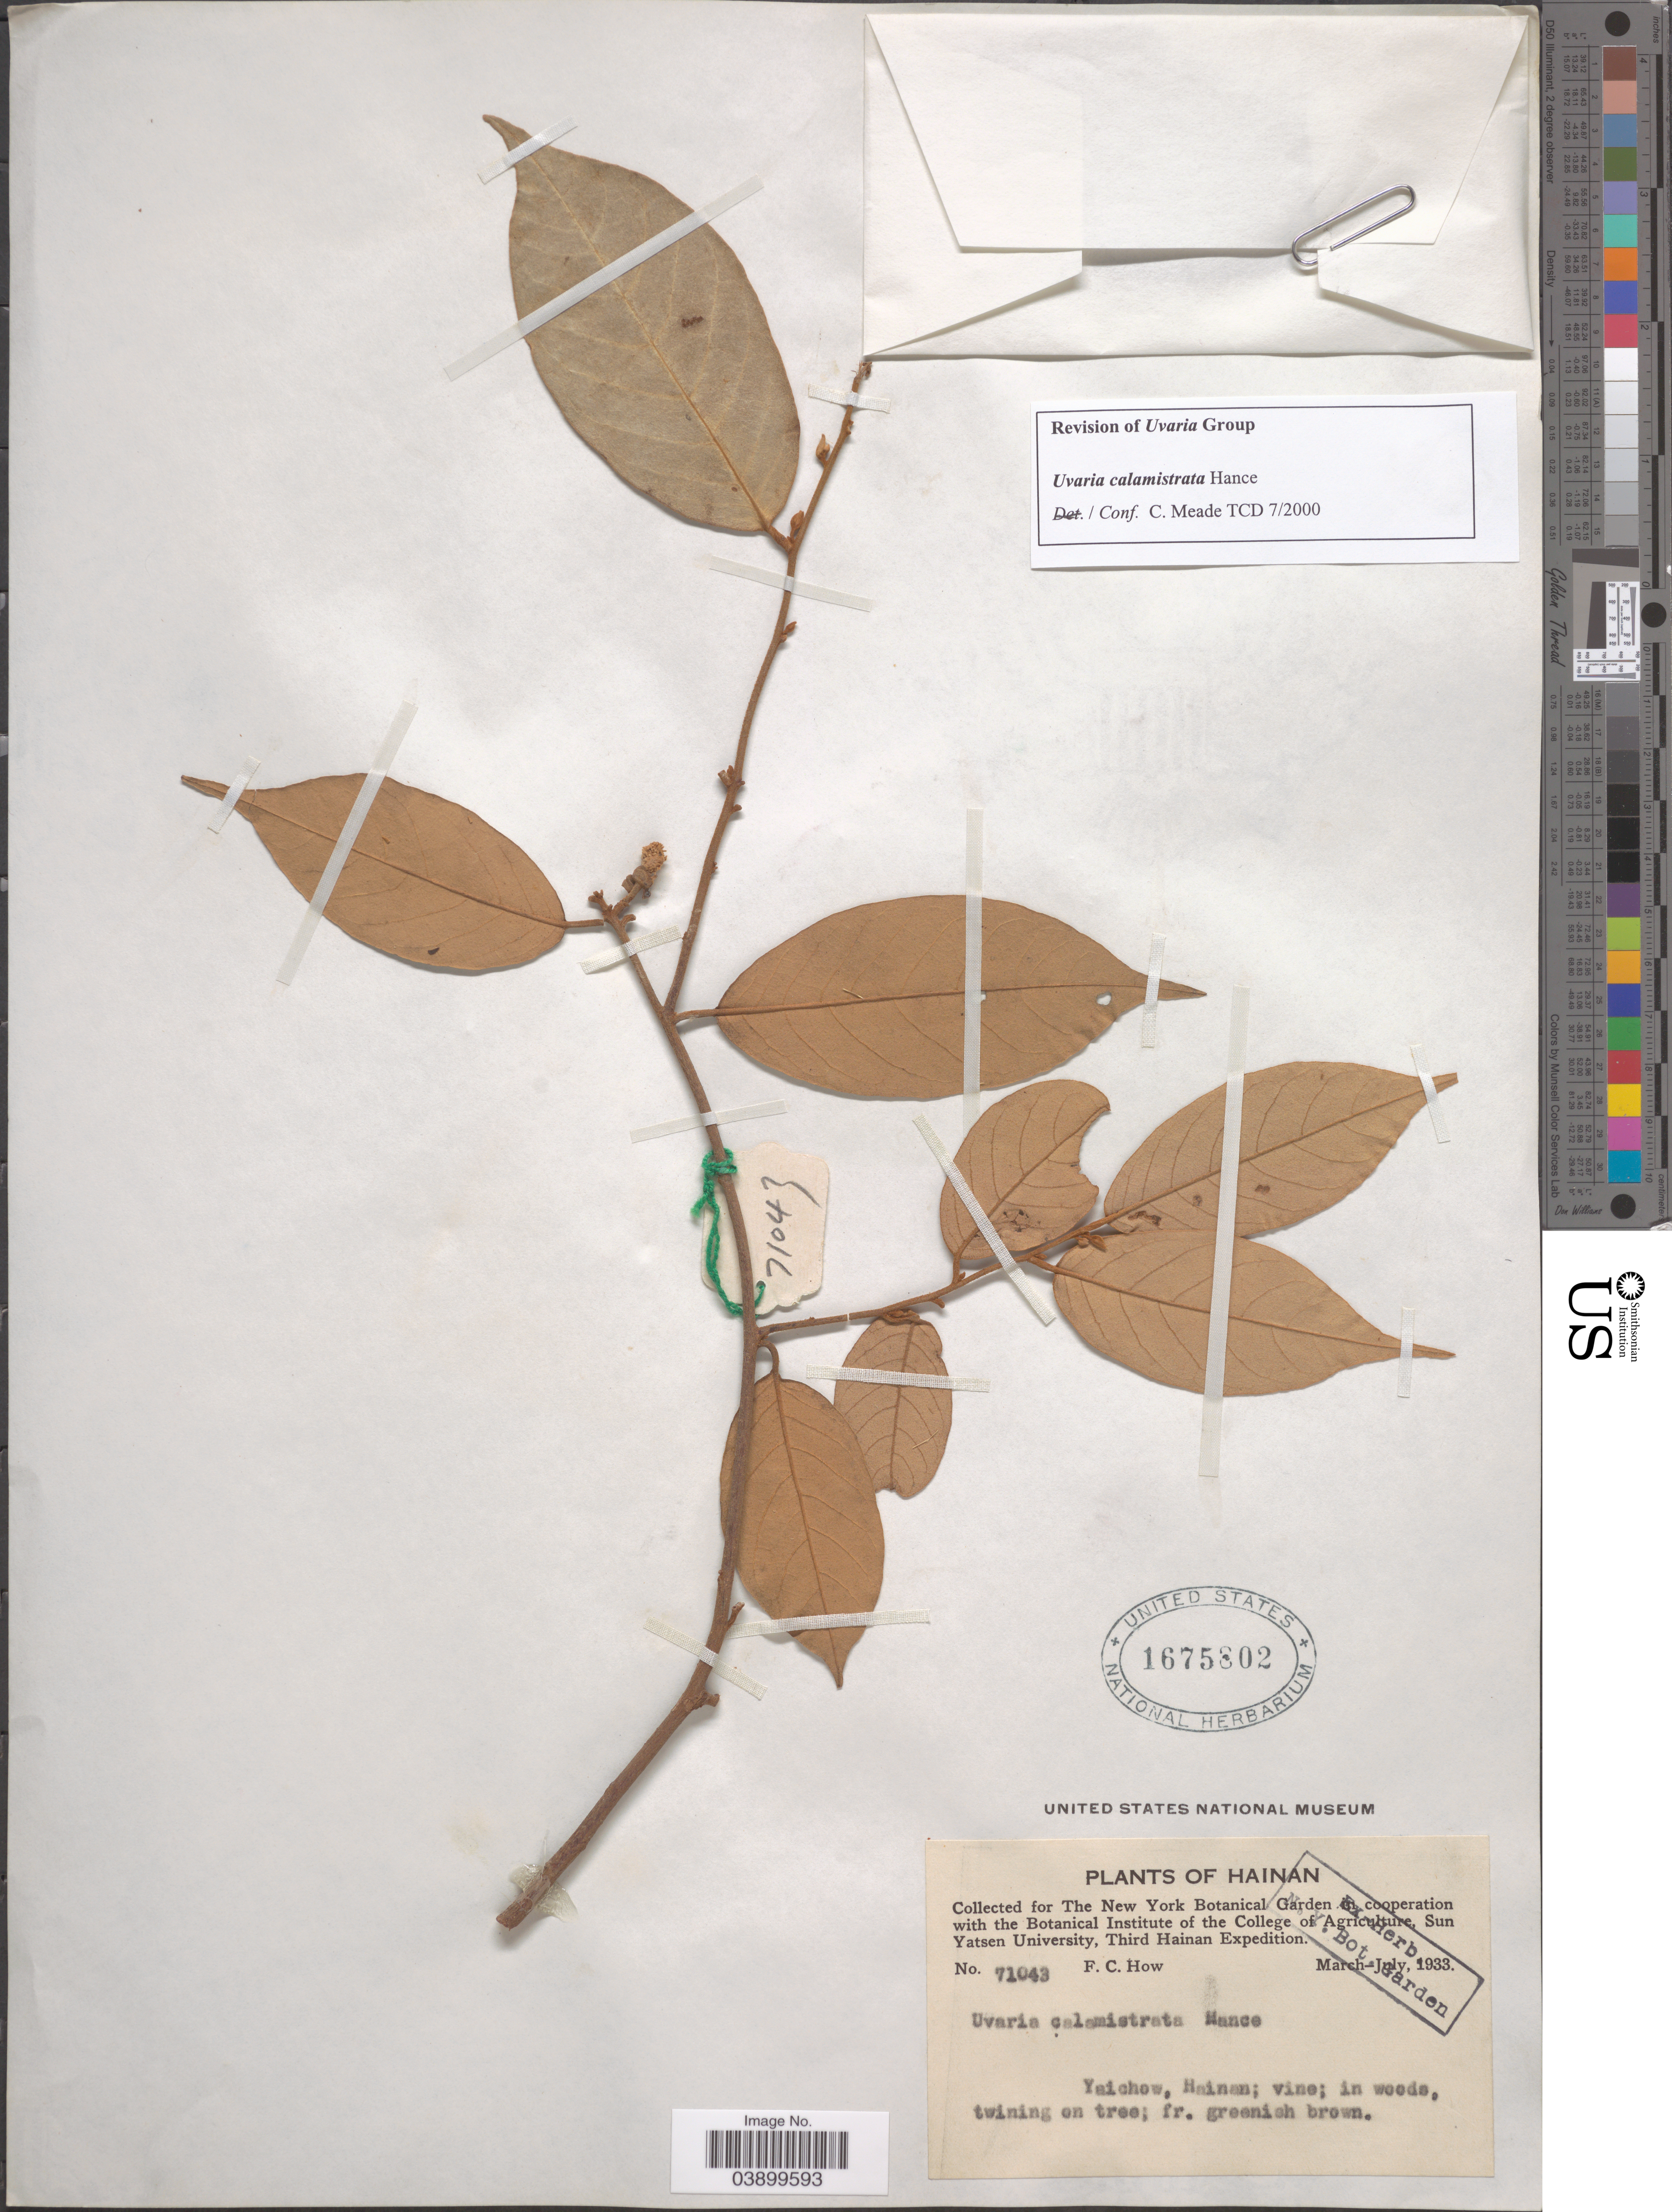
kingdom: Plantae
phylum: Tracheophyta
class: Magnoliopsida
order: Magnoliales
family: Annonaceae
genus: Uvaria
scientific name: Uvaria calamistrata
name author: Hance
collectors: F. C. How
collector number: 71043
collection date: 1933-03/1933-07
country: China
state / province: Hainan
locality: Yaichow.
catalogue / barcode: US 1675802